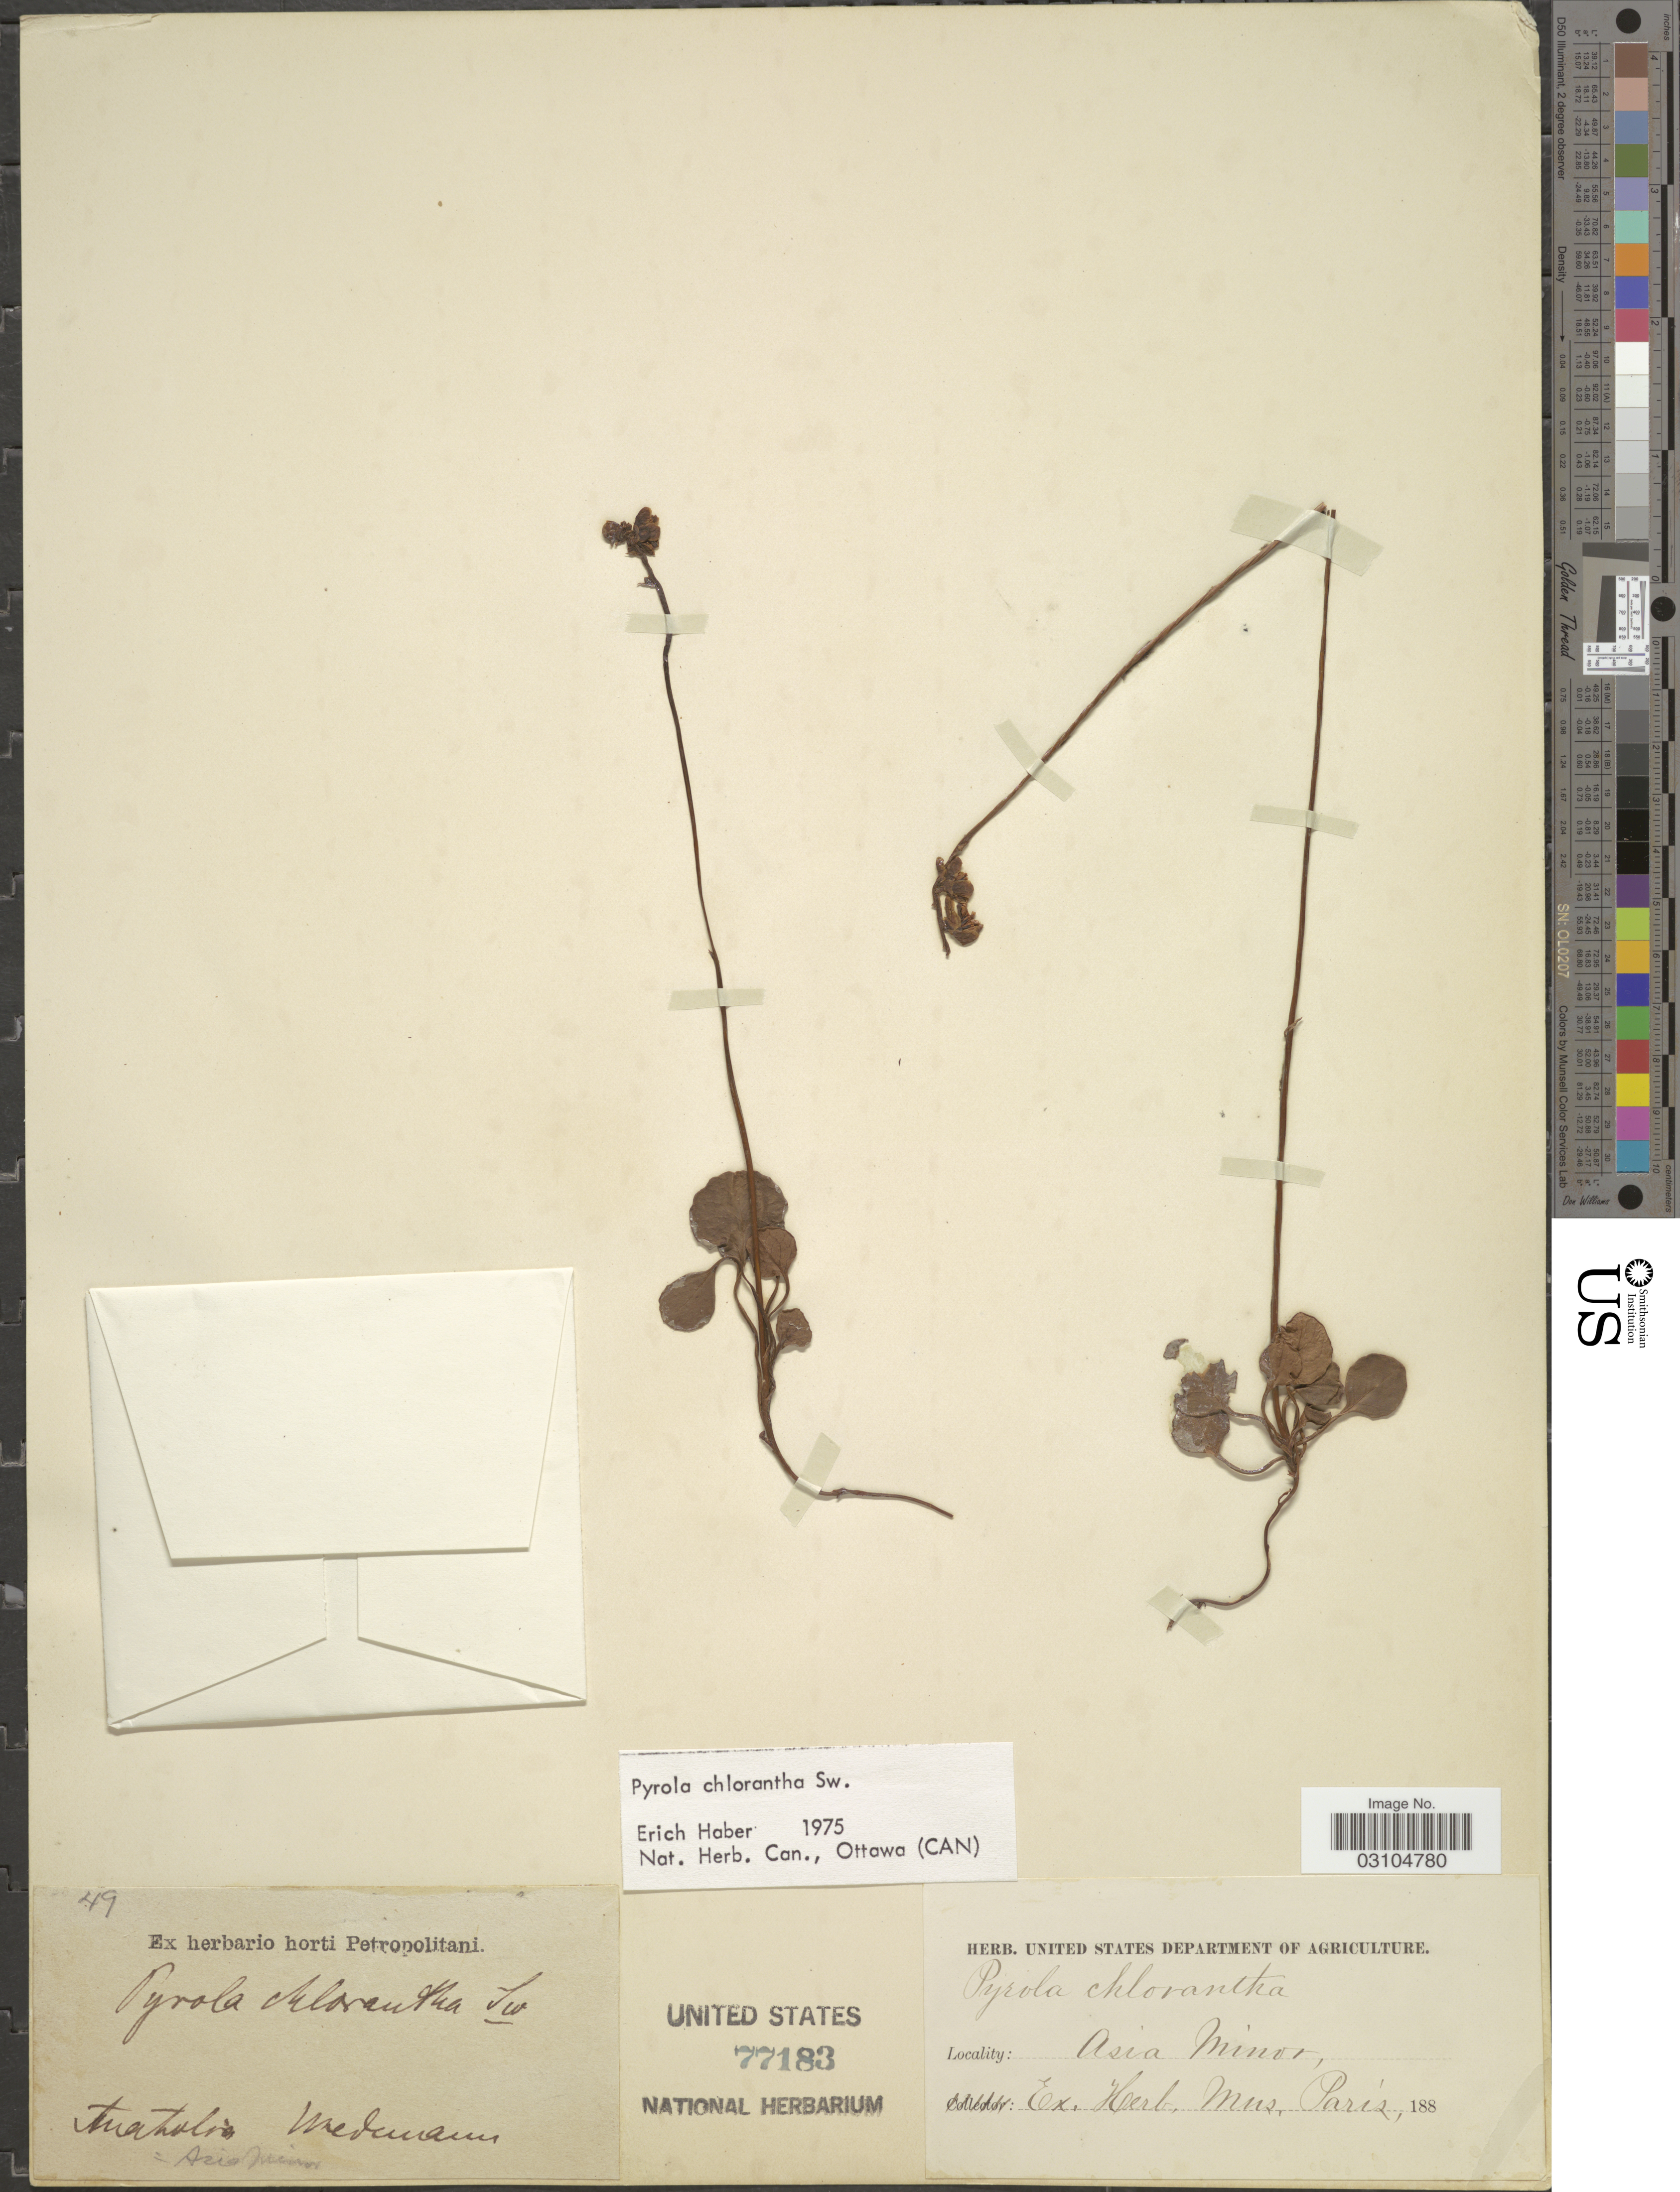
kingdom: Plantae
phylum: Tracheophyta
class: Magnoliopsida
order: Ericales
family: Ericaceae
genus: Pyrola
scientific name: Pyrola chlorantha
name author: Schweigg.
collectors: -. Wredemann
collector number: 49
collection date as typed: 188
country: Turkey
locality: Anatolia. Asia Minor.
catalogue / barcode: US 77183